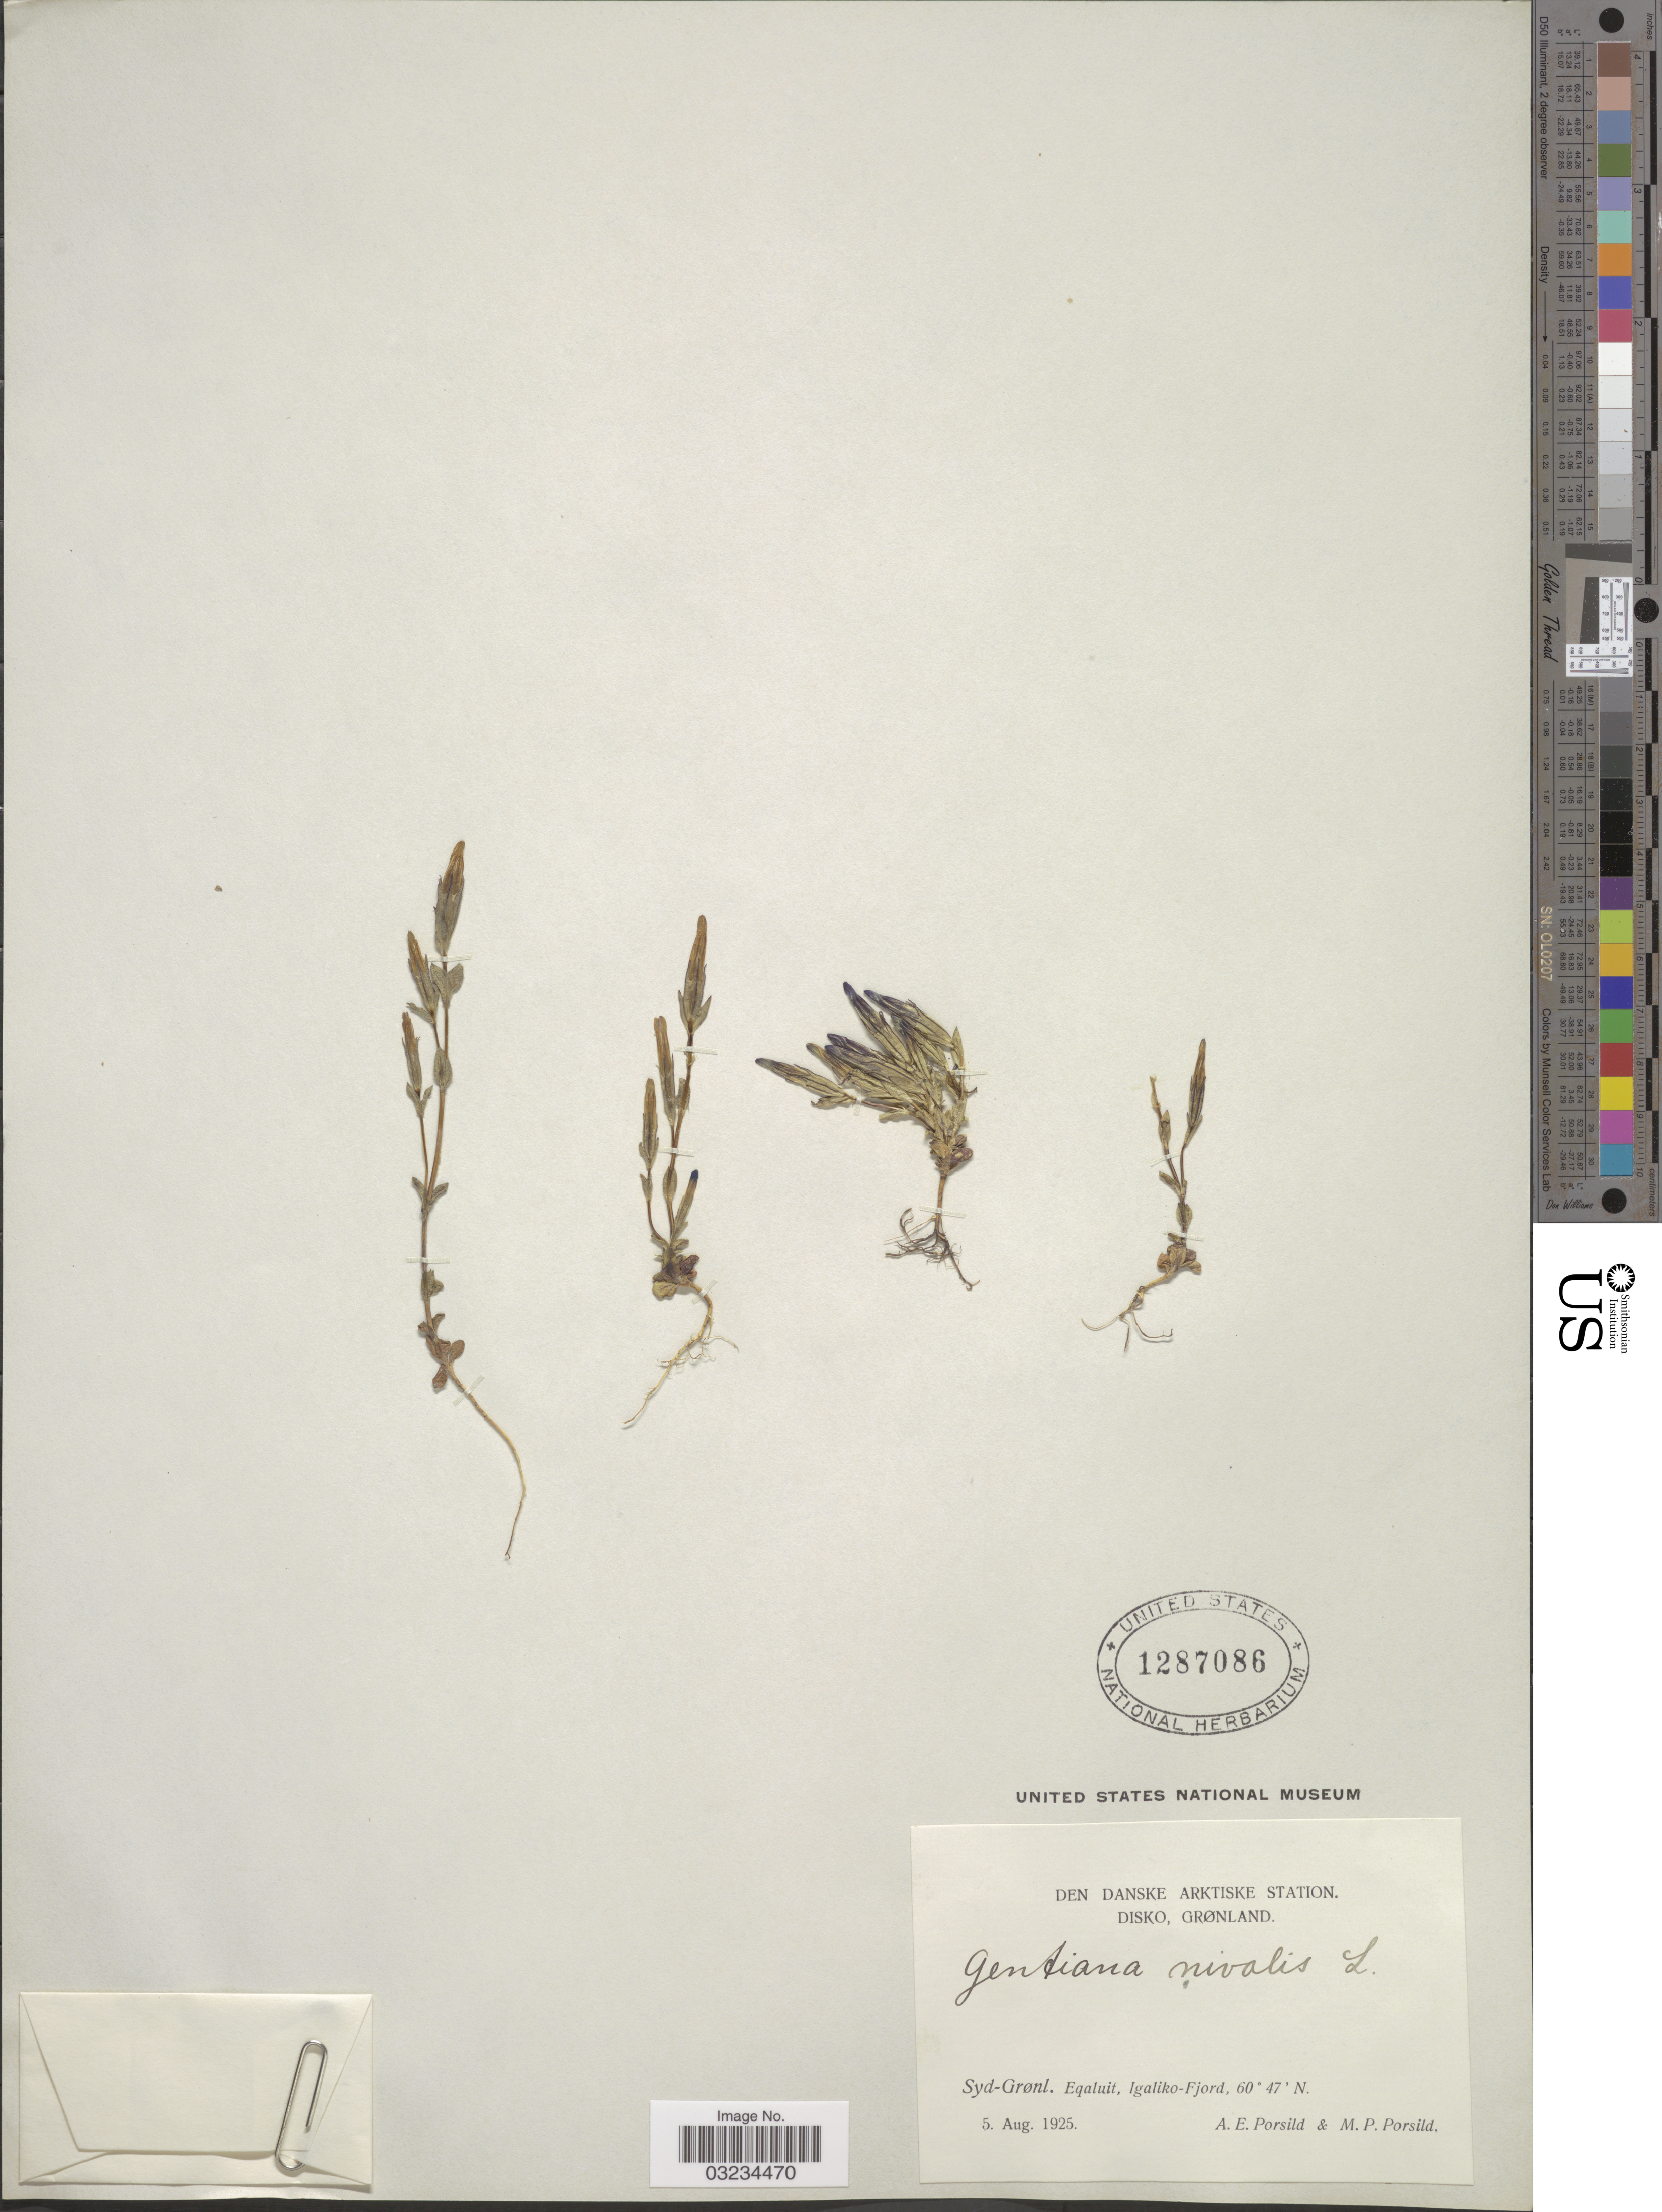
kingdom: Plantae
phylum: Tracheophyta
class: Magnoliopsida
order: Gentianales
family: Gentianaceae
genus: Gentiana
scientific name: Gentiana nivalis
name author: L.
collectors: A. E. Porsild & M. P. Porsild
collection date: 1925-08-05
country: Greenland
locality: Den Danske Arktiske Station. Disko, Grønland. Syd-Grønl. Eqaluit, Igaliko-Fjord.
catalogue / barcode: US 1287086